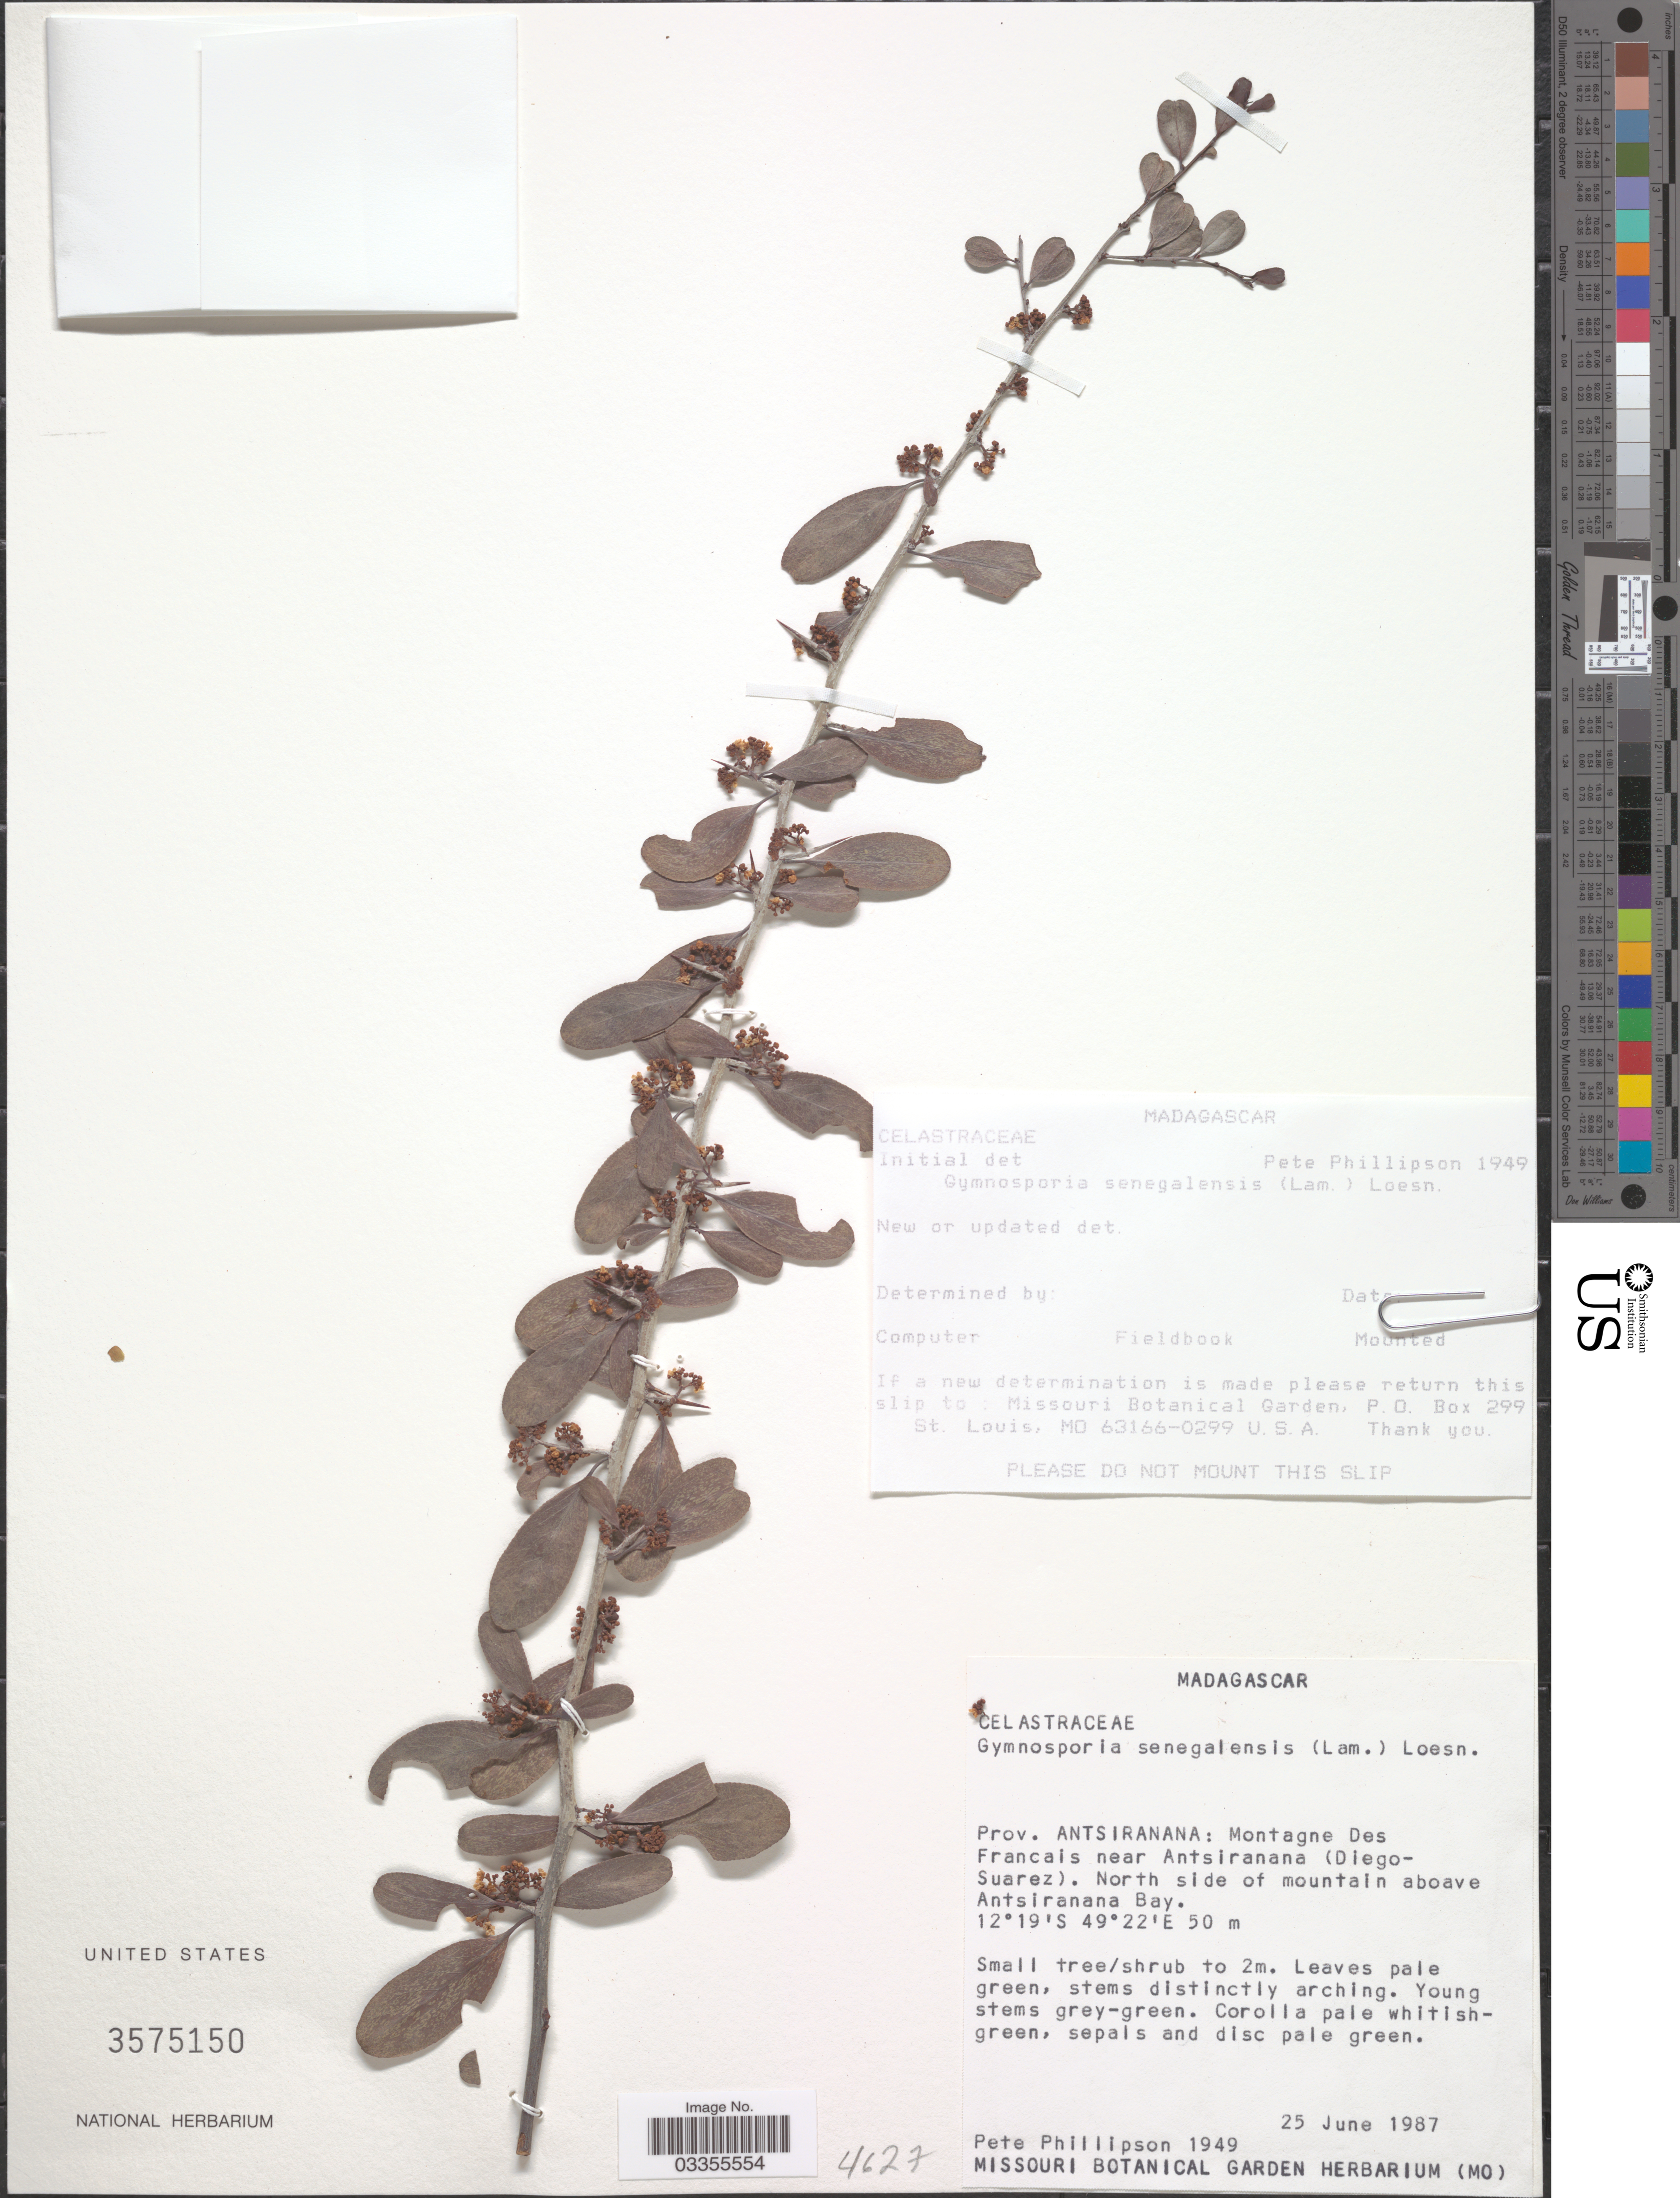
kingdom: Plantae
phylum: Tracheophyta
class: Magnoliopsida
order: Celastrales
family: Celastraceae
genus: Gymnosporia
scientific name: Gymnosporia senegalensis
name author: (Lam.) Loes.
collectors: P. B. Phillipson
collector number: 1949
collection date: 1987-06-25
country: Madagascar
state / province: Diana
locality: Montagne Des Francais near Antsiranana (Diego-Suarez). North side of mountain aboave Antsiranana Bay.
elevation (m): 50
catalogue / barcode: US 3575150